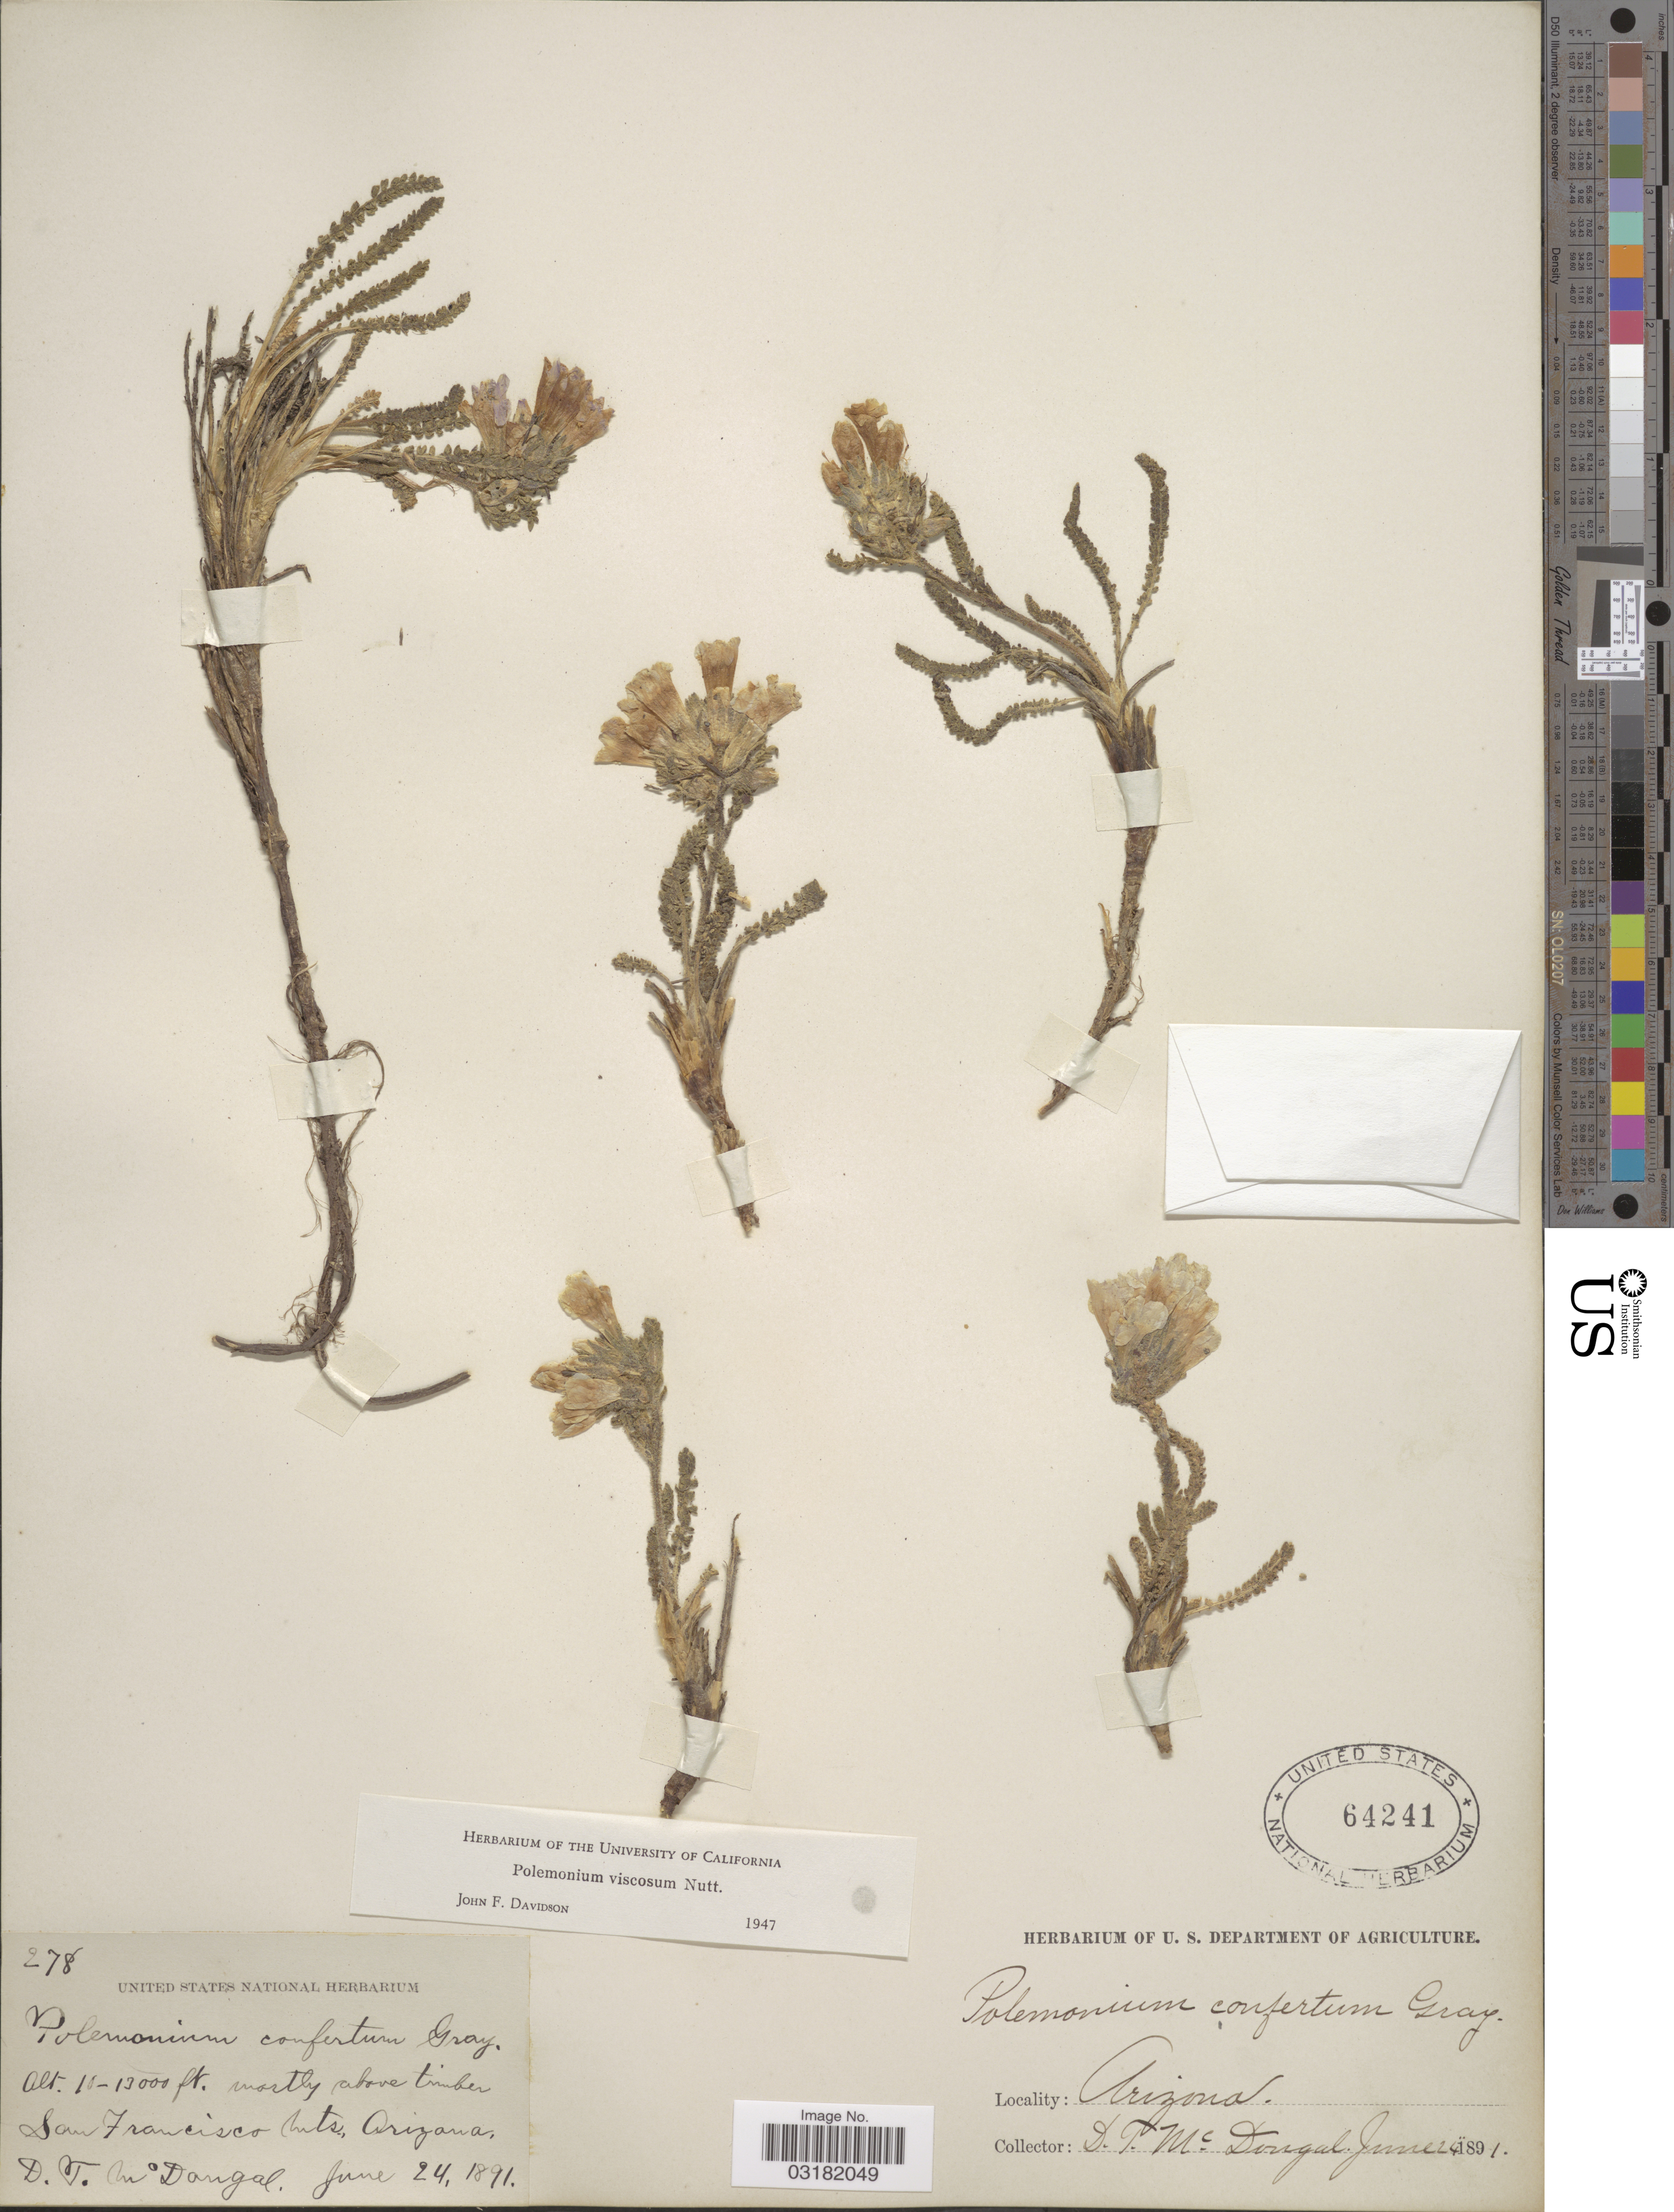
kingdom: Plantae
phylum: Tracheophyta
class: Magnoliopsida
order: Ericales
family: Polemoniaceae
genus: Polemonium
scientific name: Polemonium viscosum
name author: Nutt.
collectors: D. McDougal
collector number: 278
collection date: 1891-06-24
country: United States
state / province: Arizona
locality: San Francisco mts., Arizona.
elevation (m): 3048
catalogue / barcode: US 64241